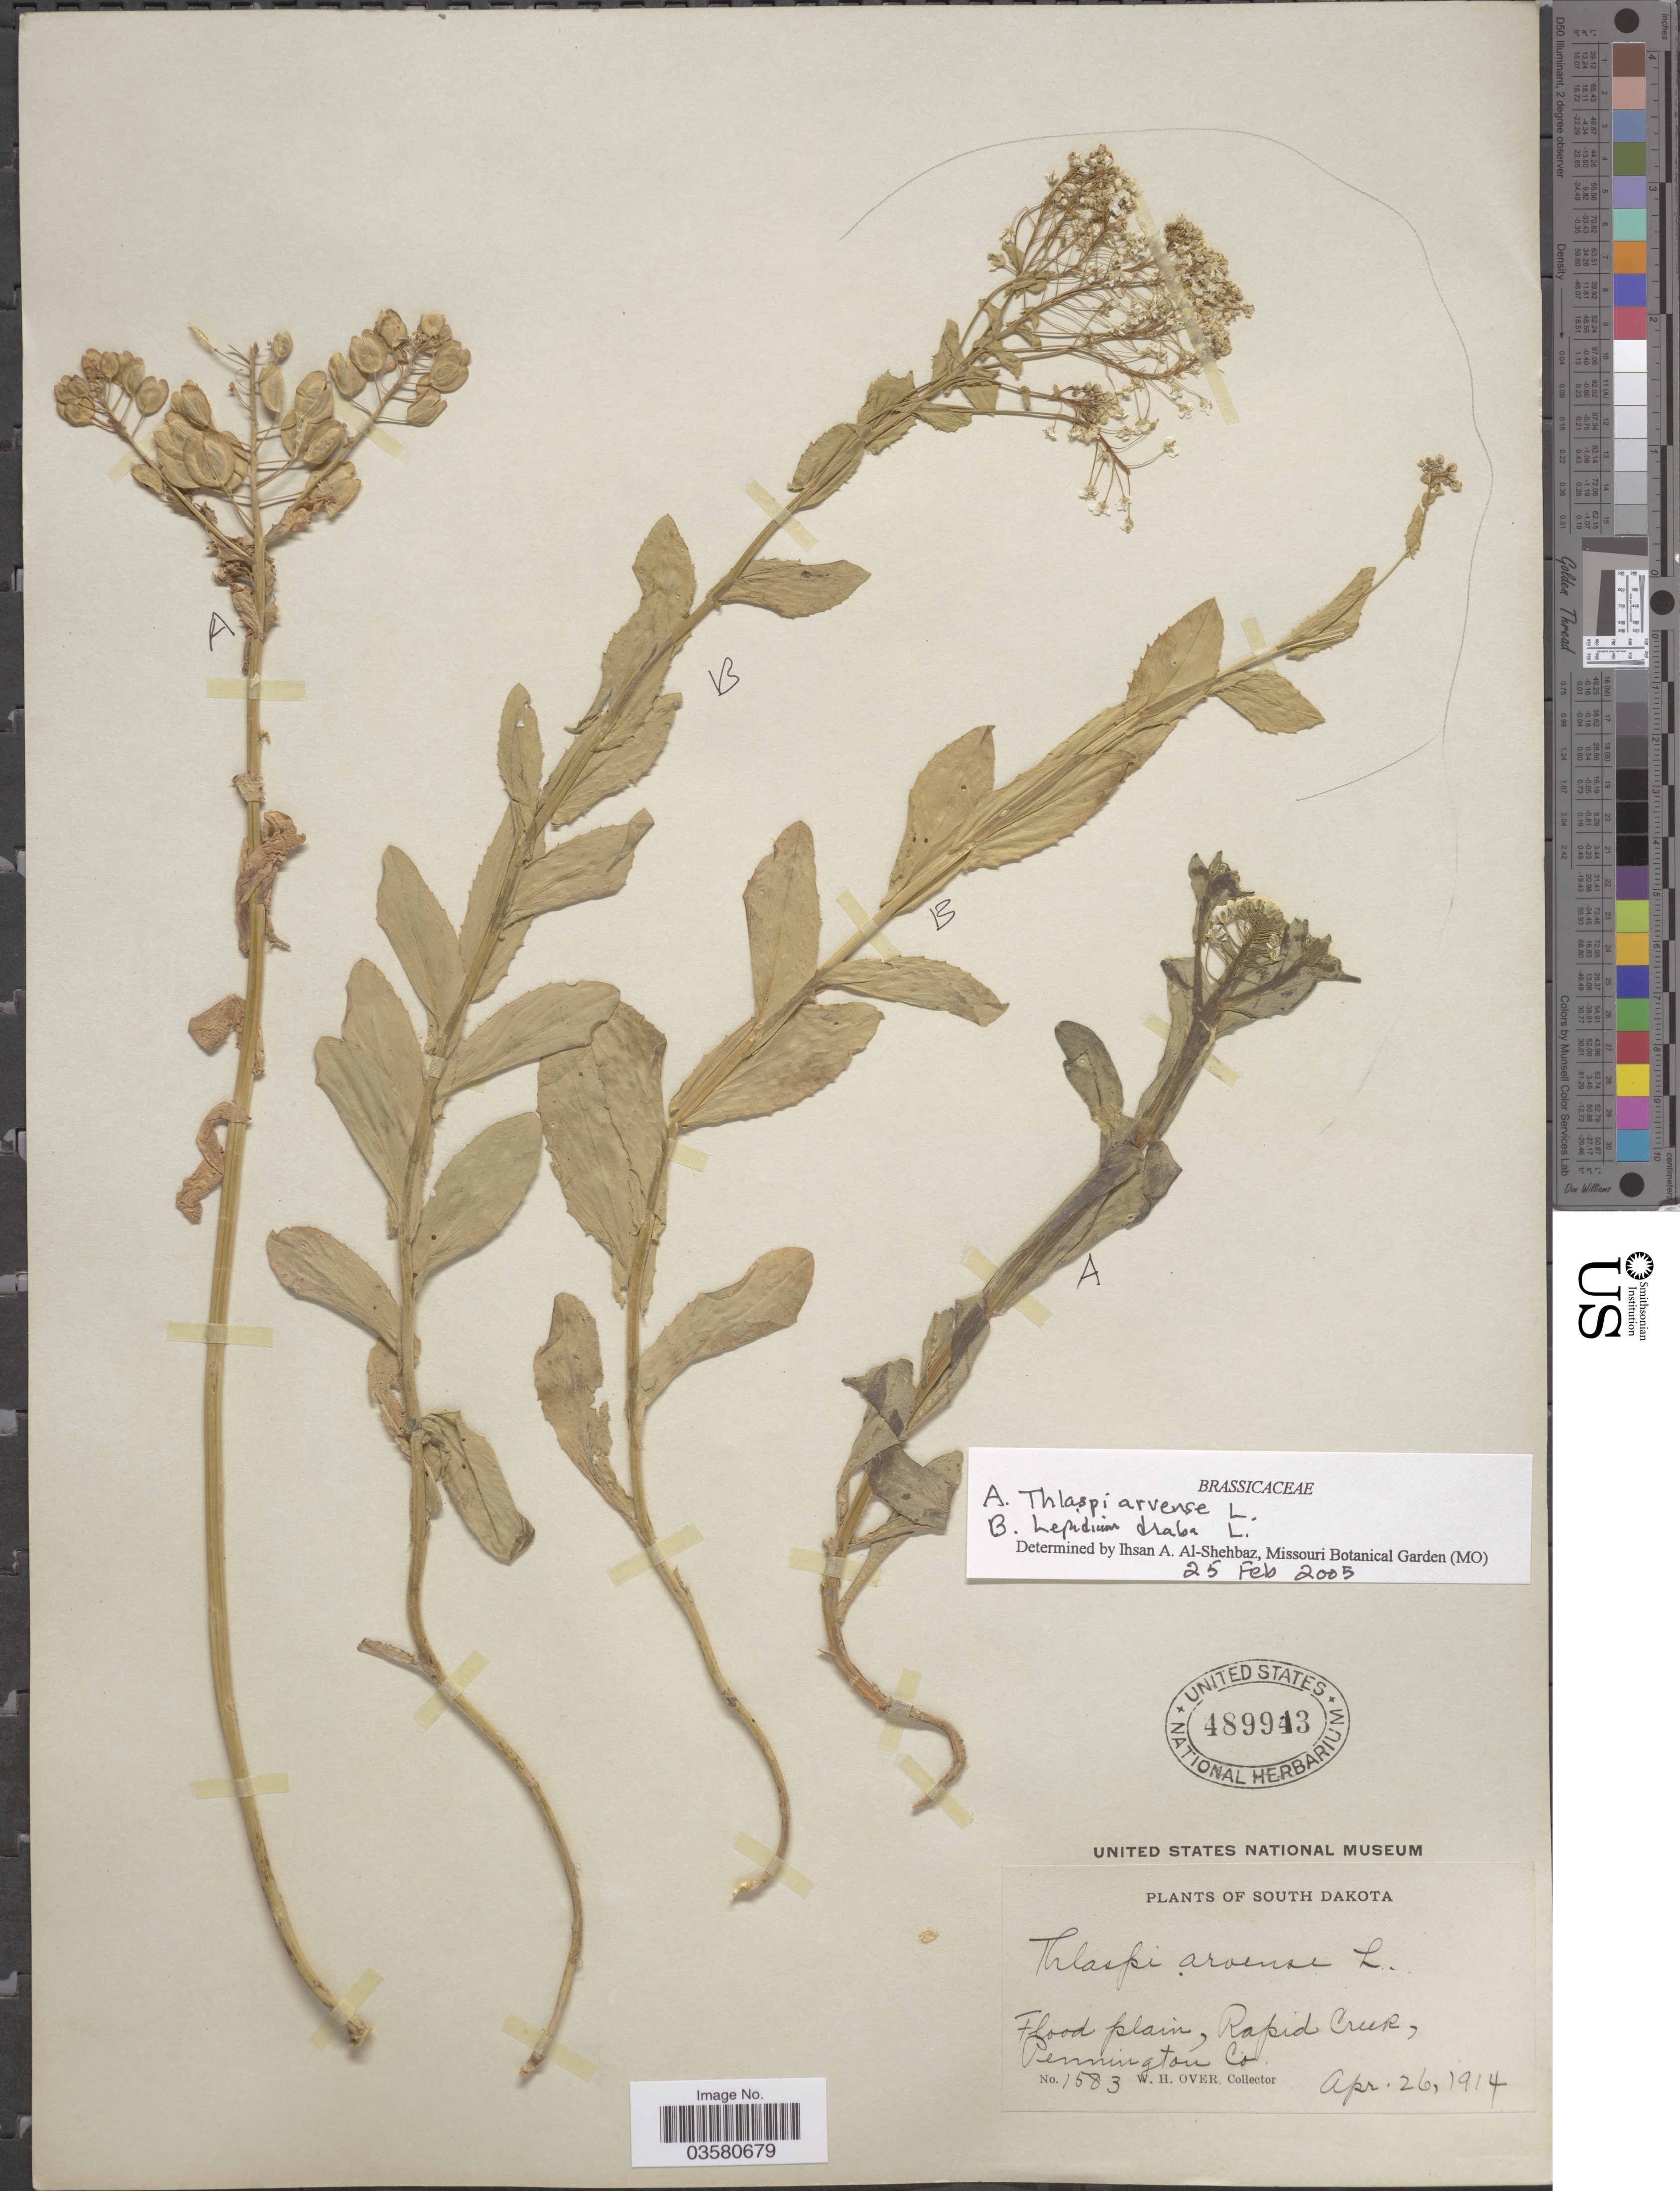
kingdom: Plantae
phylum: Tracheophyta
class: Magnoliopsida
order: Brassicales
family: Brassicaceae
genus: Lepidium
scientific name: Lepidium draba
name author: L.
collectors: W. Over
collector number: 1583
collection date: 1914-04-26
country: United States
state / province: South Dakota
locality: Flood plain, Rapid Creek, Pennington Co.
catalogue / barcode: US 489943